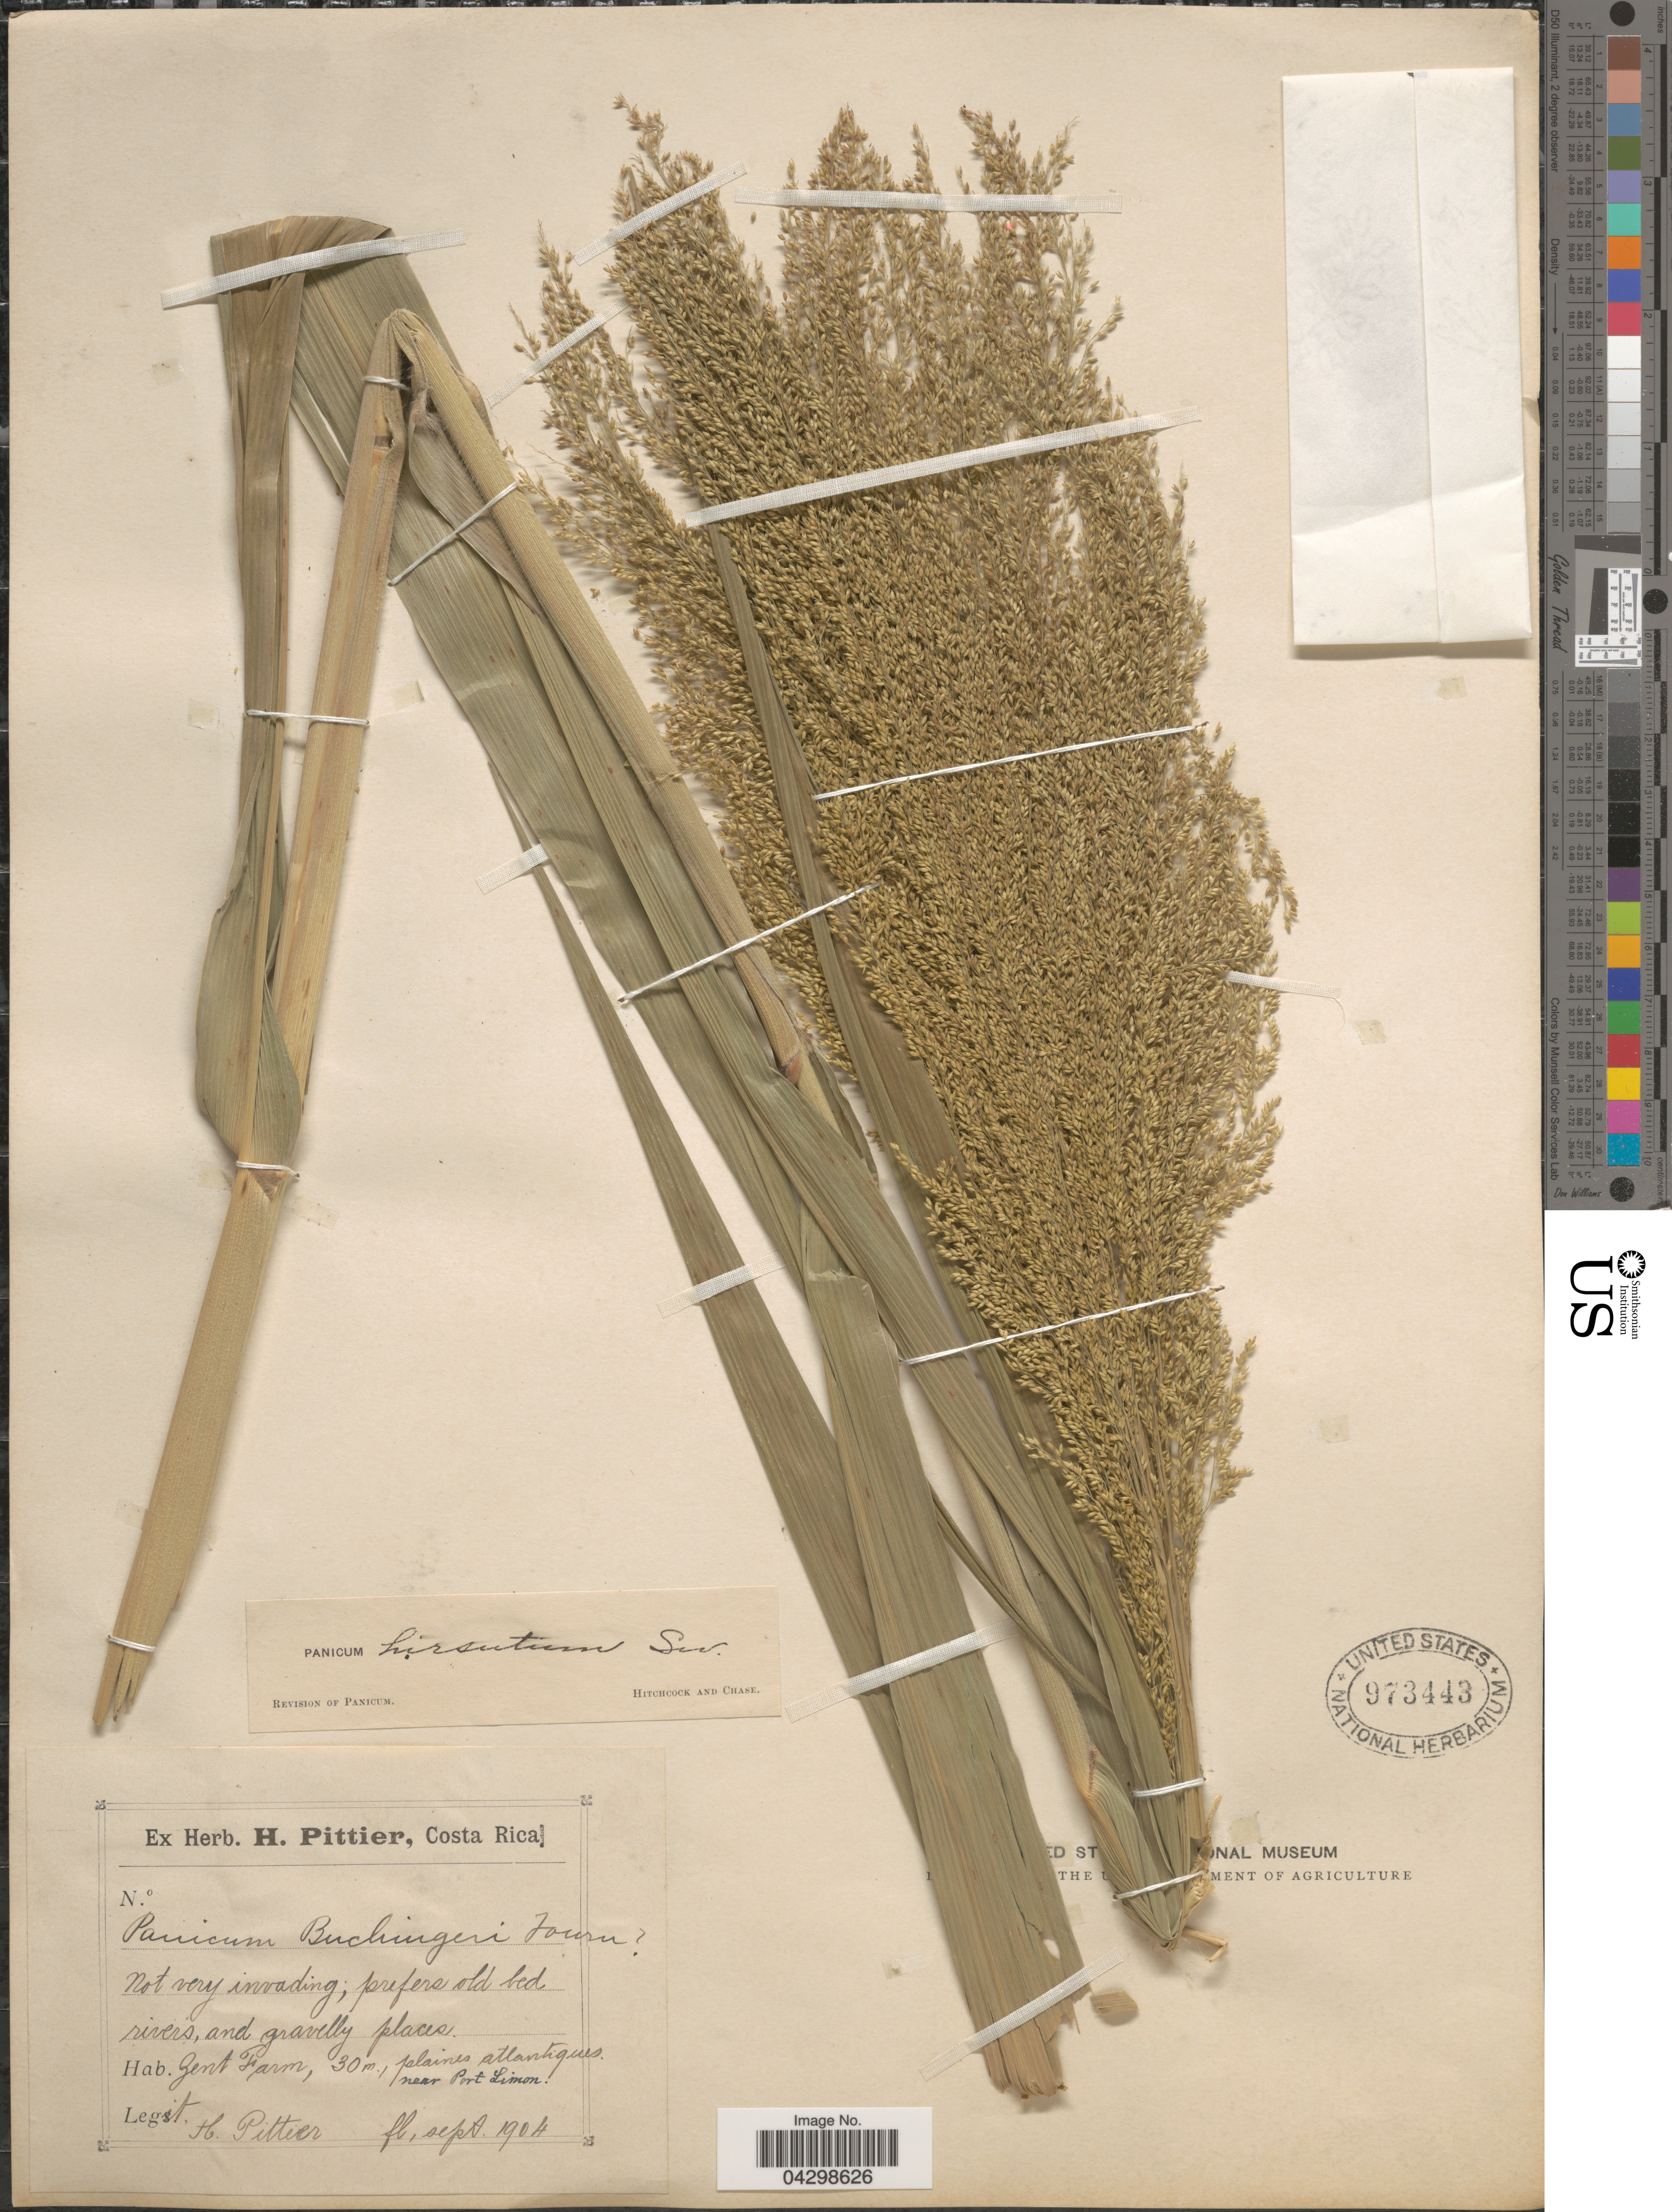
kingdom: Plantae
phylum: Tracheophyta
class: Liliopsida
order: Poales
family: Poaceae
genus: Panicum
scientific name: Panicum hirsutum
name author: Sw.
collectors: H. F. Pittier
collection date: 1904-09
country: Costa Rica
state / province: Limón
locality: Gent Farm, plaines atlantiques near Port Limon.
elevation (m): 30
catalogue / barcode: US 973443